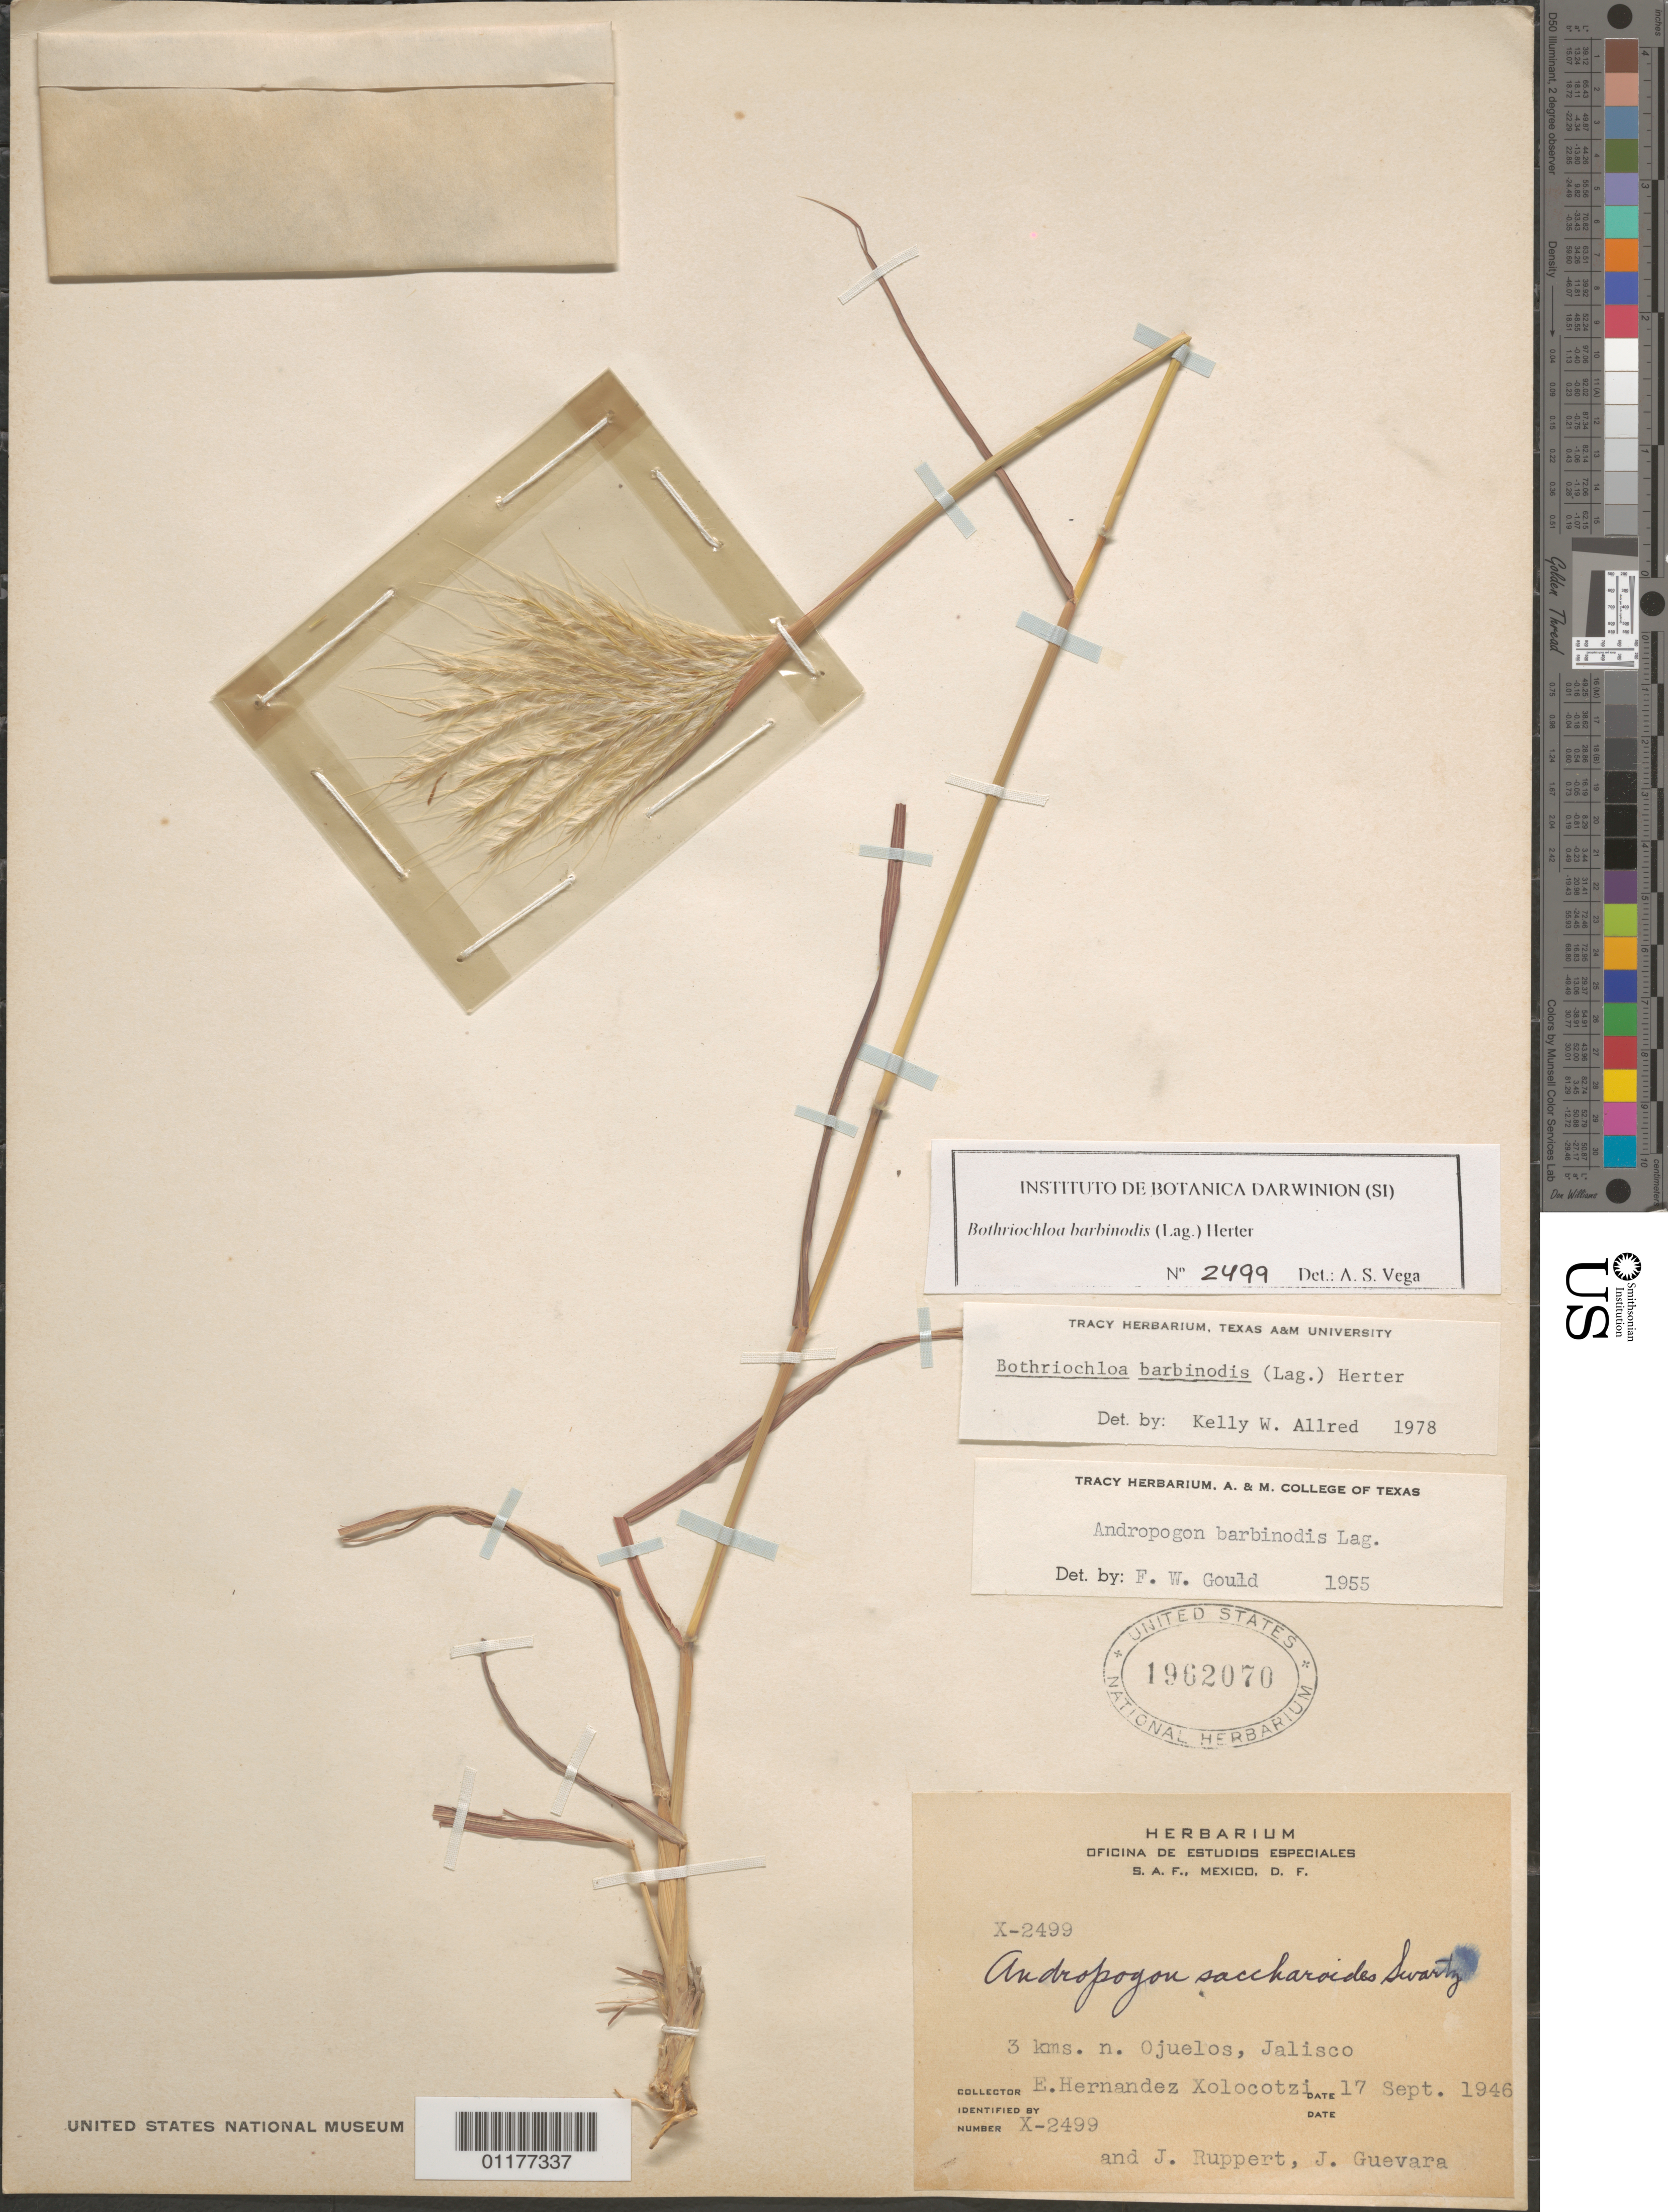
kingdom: Plantae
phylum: Tracheophyta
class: Liliopsida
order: Poales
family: Poaceae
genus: Bothriochloa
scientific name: Bothriochloa barbinodis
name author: (Lag.) Herter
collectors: E. I. Hernández-X., J. Ruppert & J. Guevara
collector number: X-2499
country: Mexico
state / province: Jalisco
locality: N of Ojuelos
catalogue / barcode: US 1962070